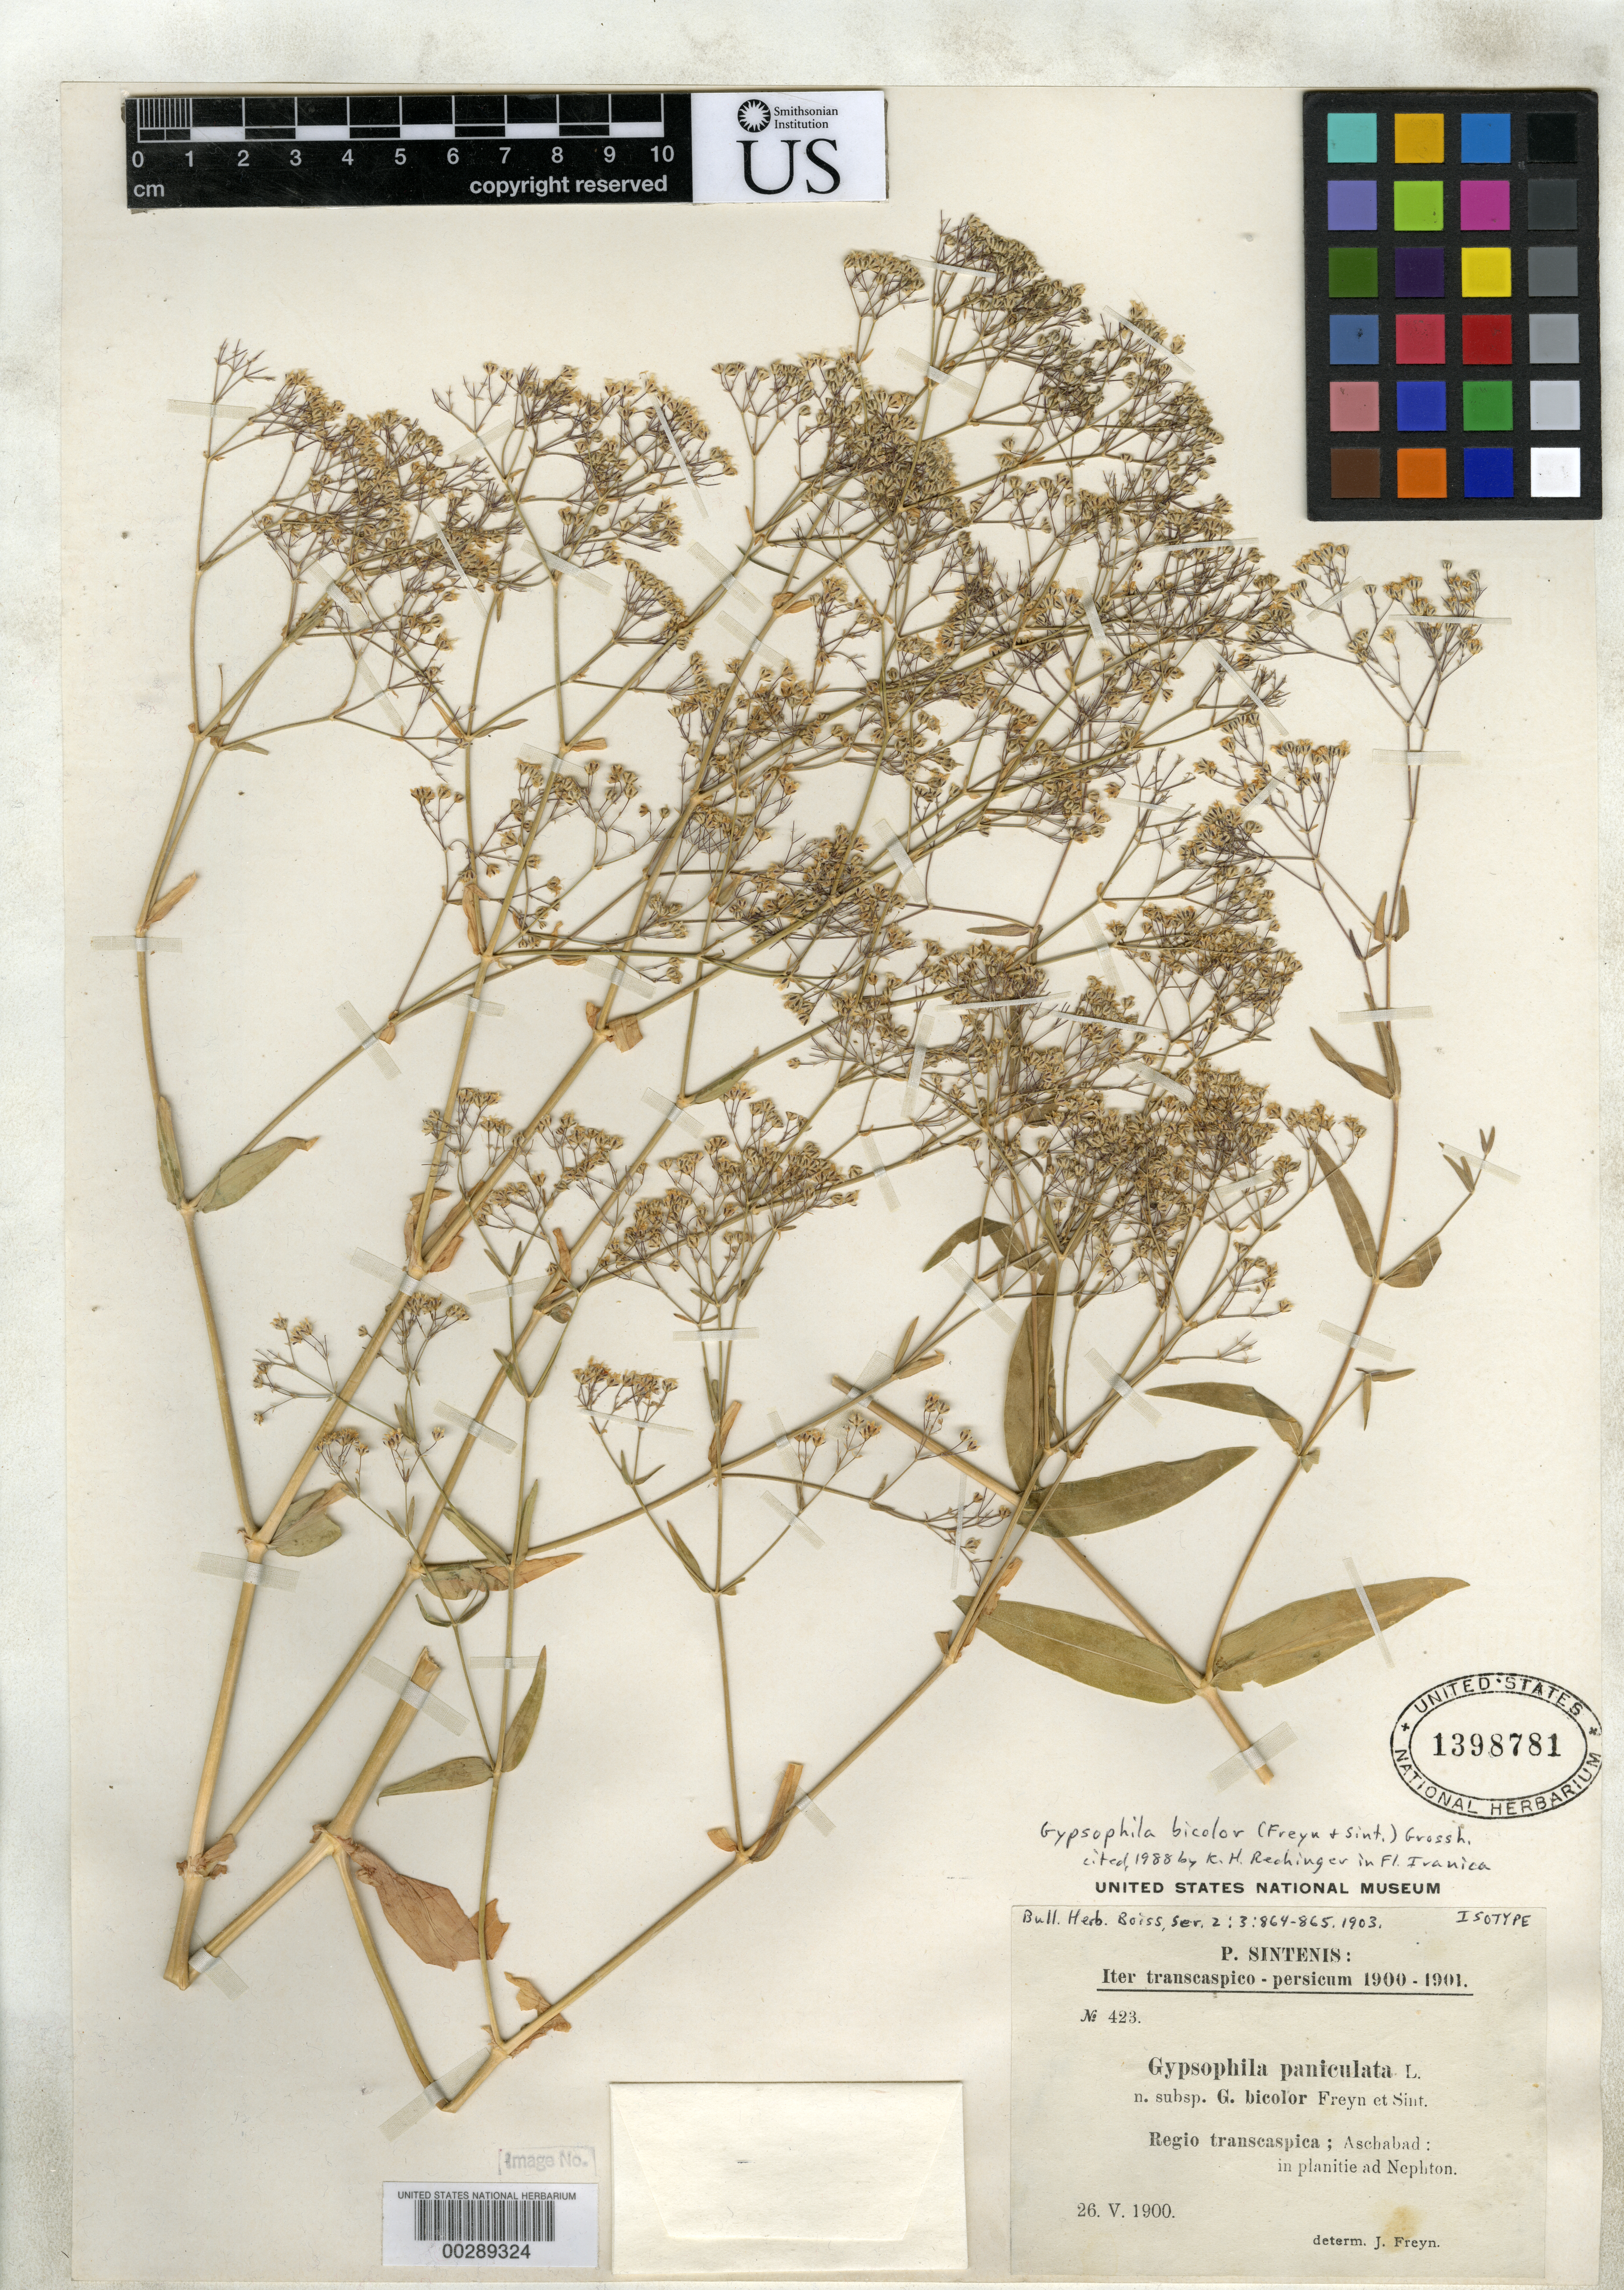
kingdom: Plantae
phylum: Tracheophyta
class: Magnoliopsida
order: Caryophyllales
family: Caryophyllaceae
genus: Gypsophila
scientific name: Gypsophila paniculata subsp. bicolor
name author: Freyn & Sint.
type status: Isotype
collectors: P. Sintenis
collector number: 423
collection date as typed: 26 May 1900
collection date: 1900-05-26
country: Turkmenistan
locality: Ashkhabad, in Planitie ad Nephton. Transcaspian Region.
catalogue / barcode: US 1398781